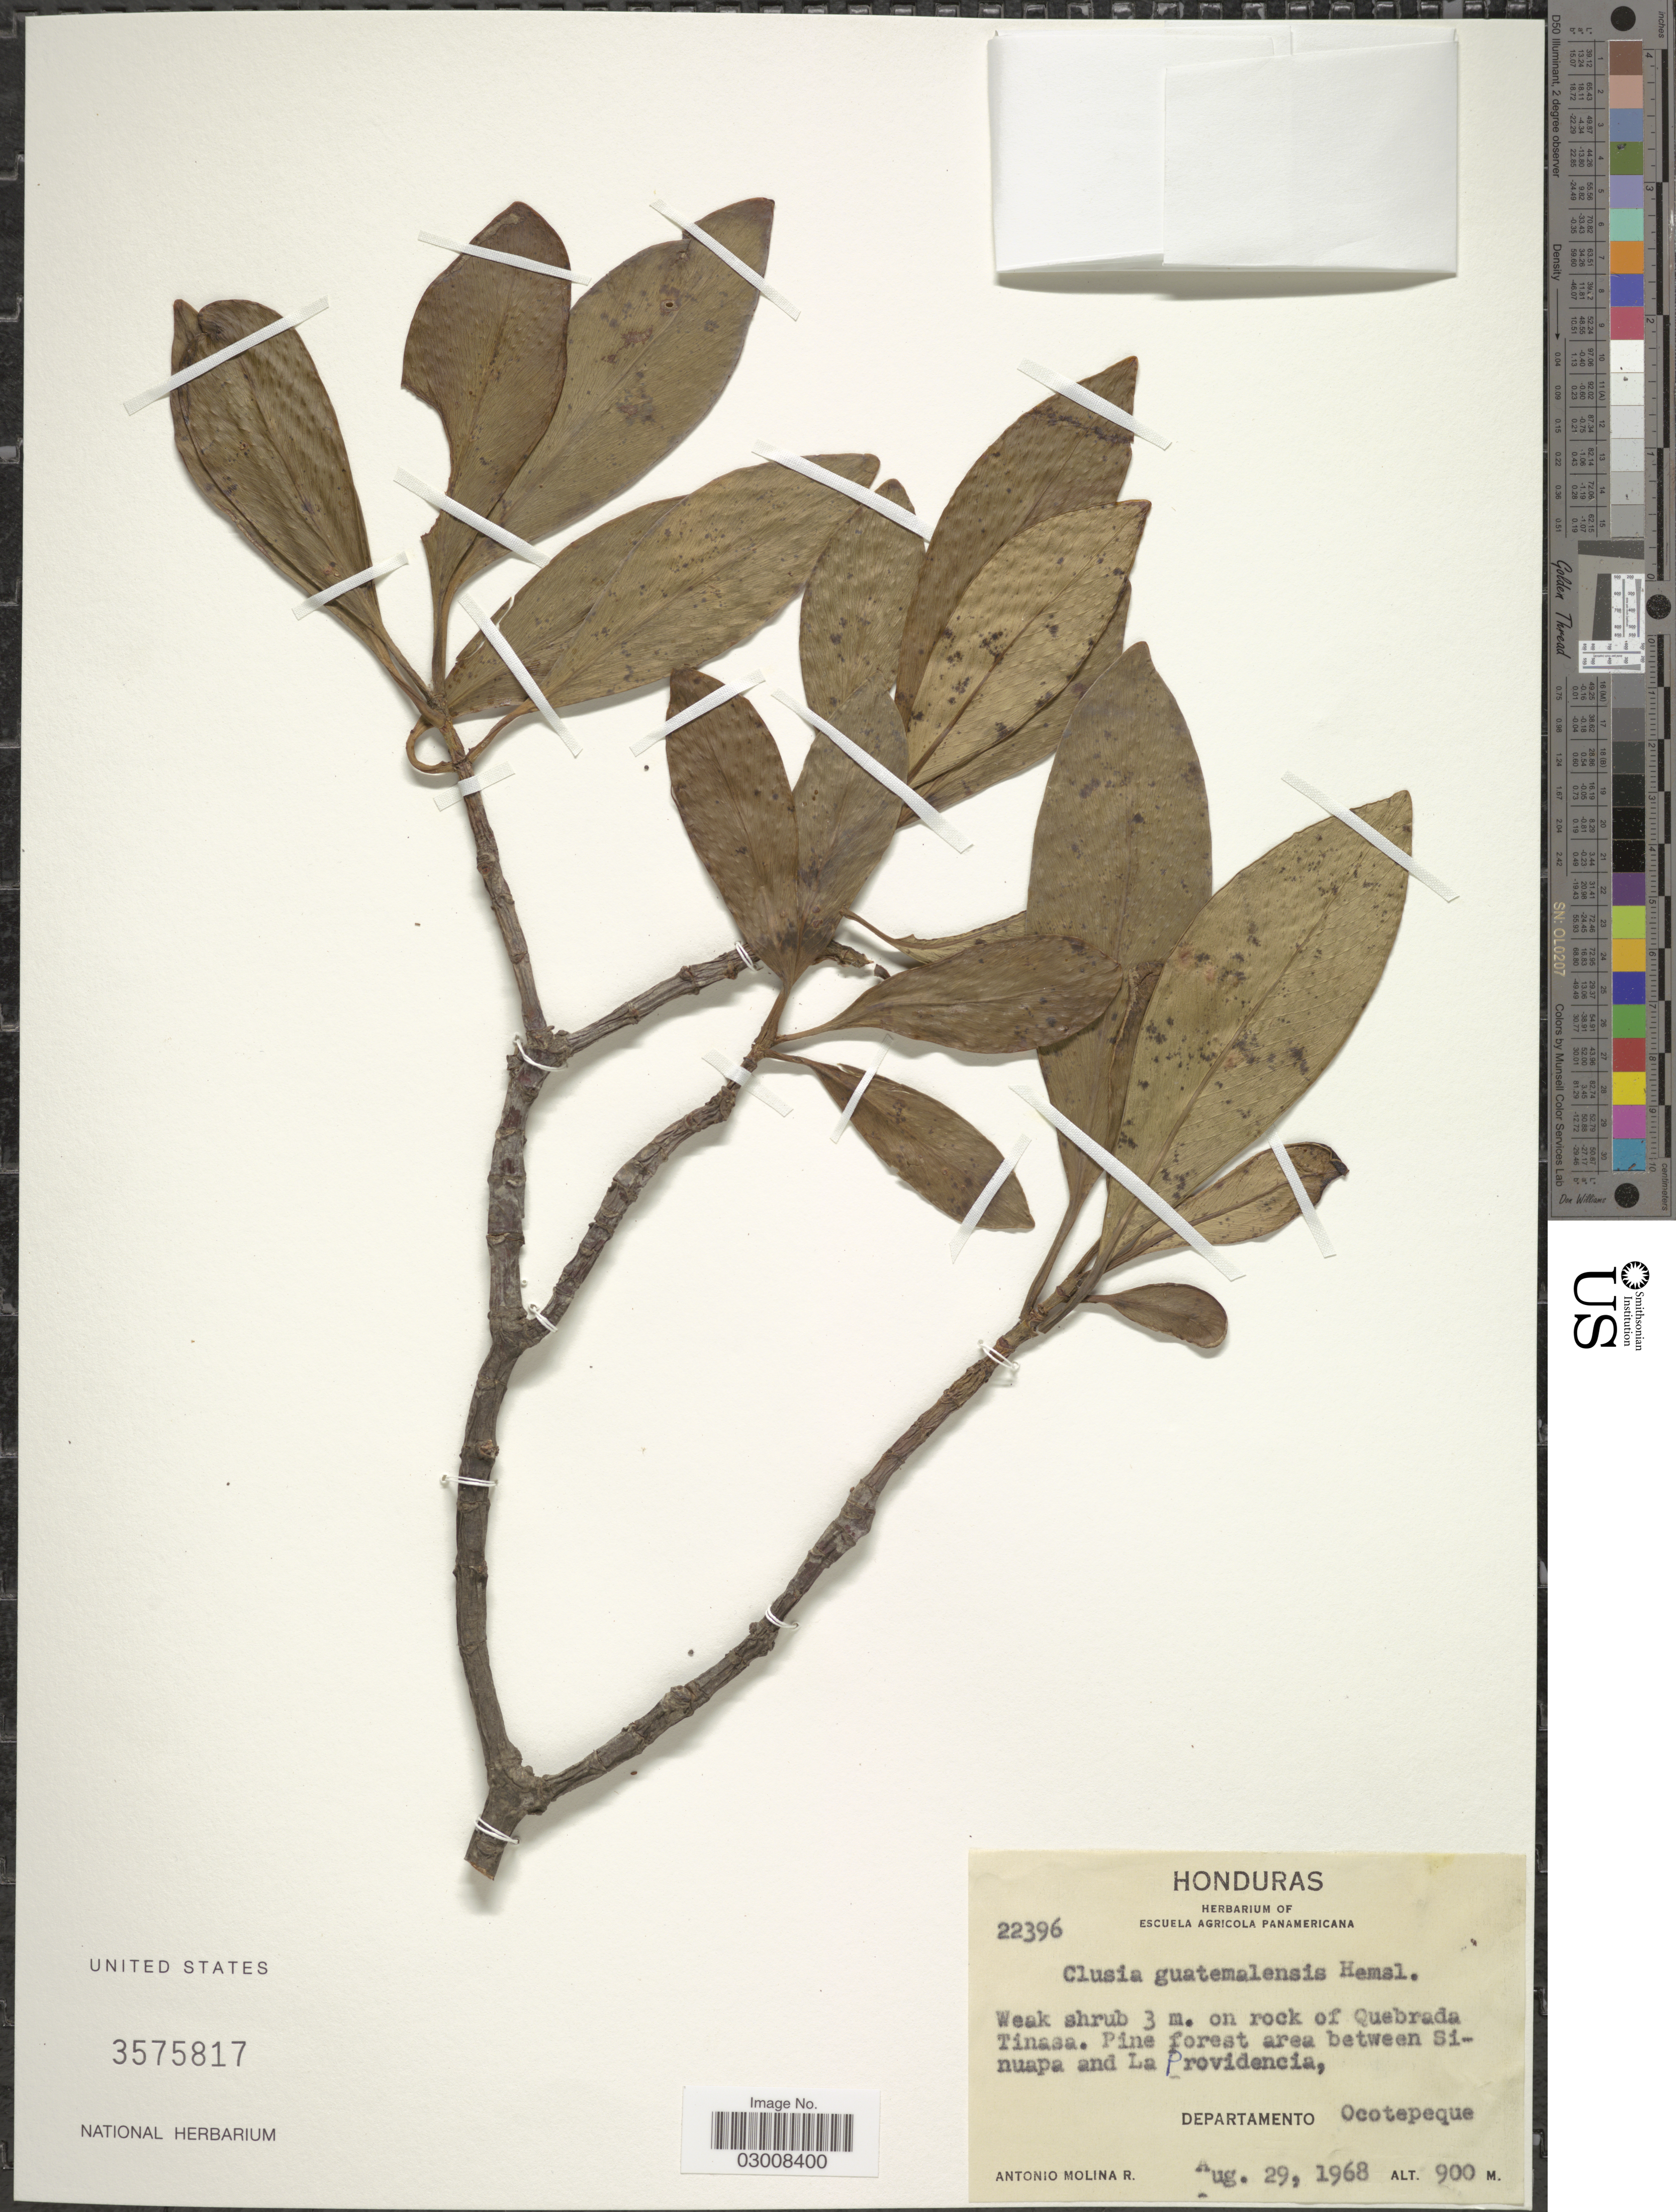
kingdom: Plantae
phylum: Tracheophyta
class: Magnoliopsida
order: Malpighiales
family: Clusiaceae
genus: Clusia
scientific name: Clusia guatemalensis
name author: Hemsl.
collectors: A. Molina R.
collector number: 22396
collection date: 1968-08-29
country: Honduras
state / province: Ocotepeque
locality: On rock of Quebrada Tinasa. Pine forest area between Sinuapa and La Providencia, Departamento Ocotepeque.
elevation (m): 900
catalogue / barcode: US 3575817